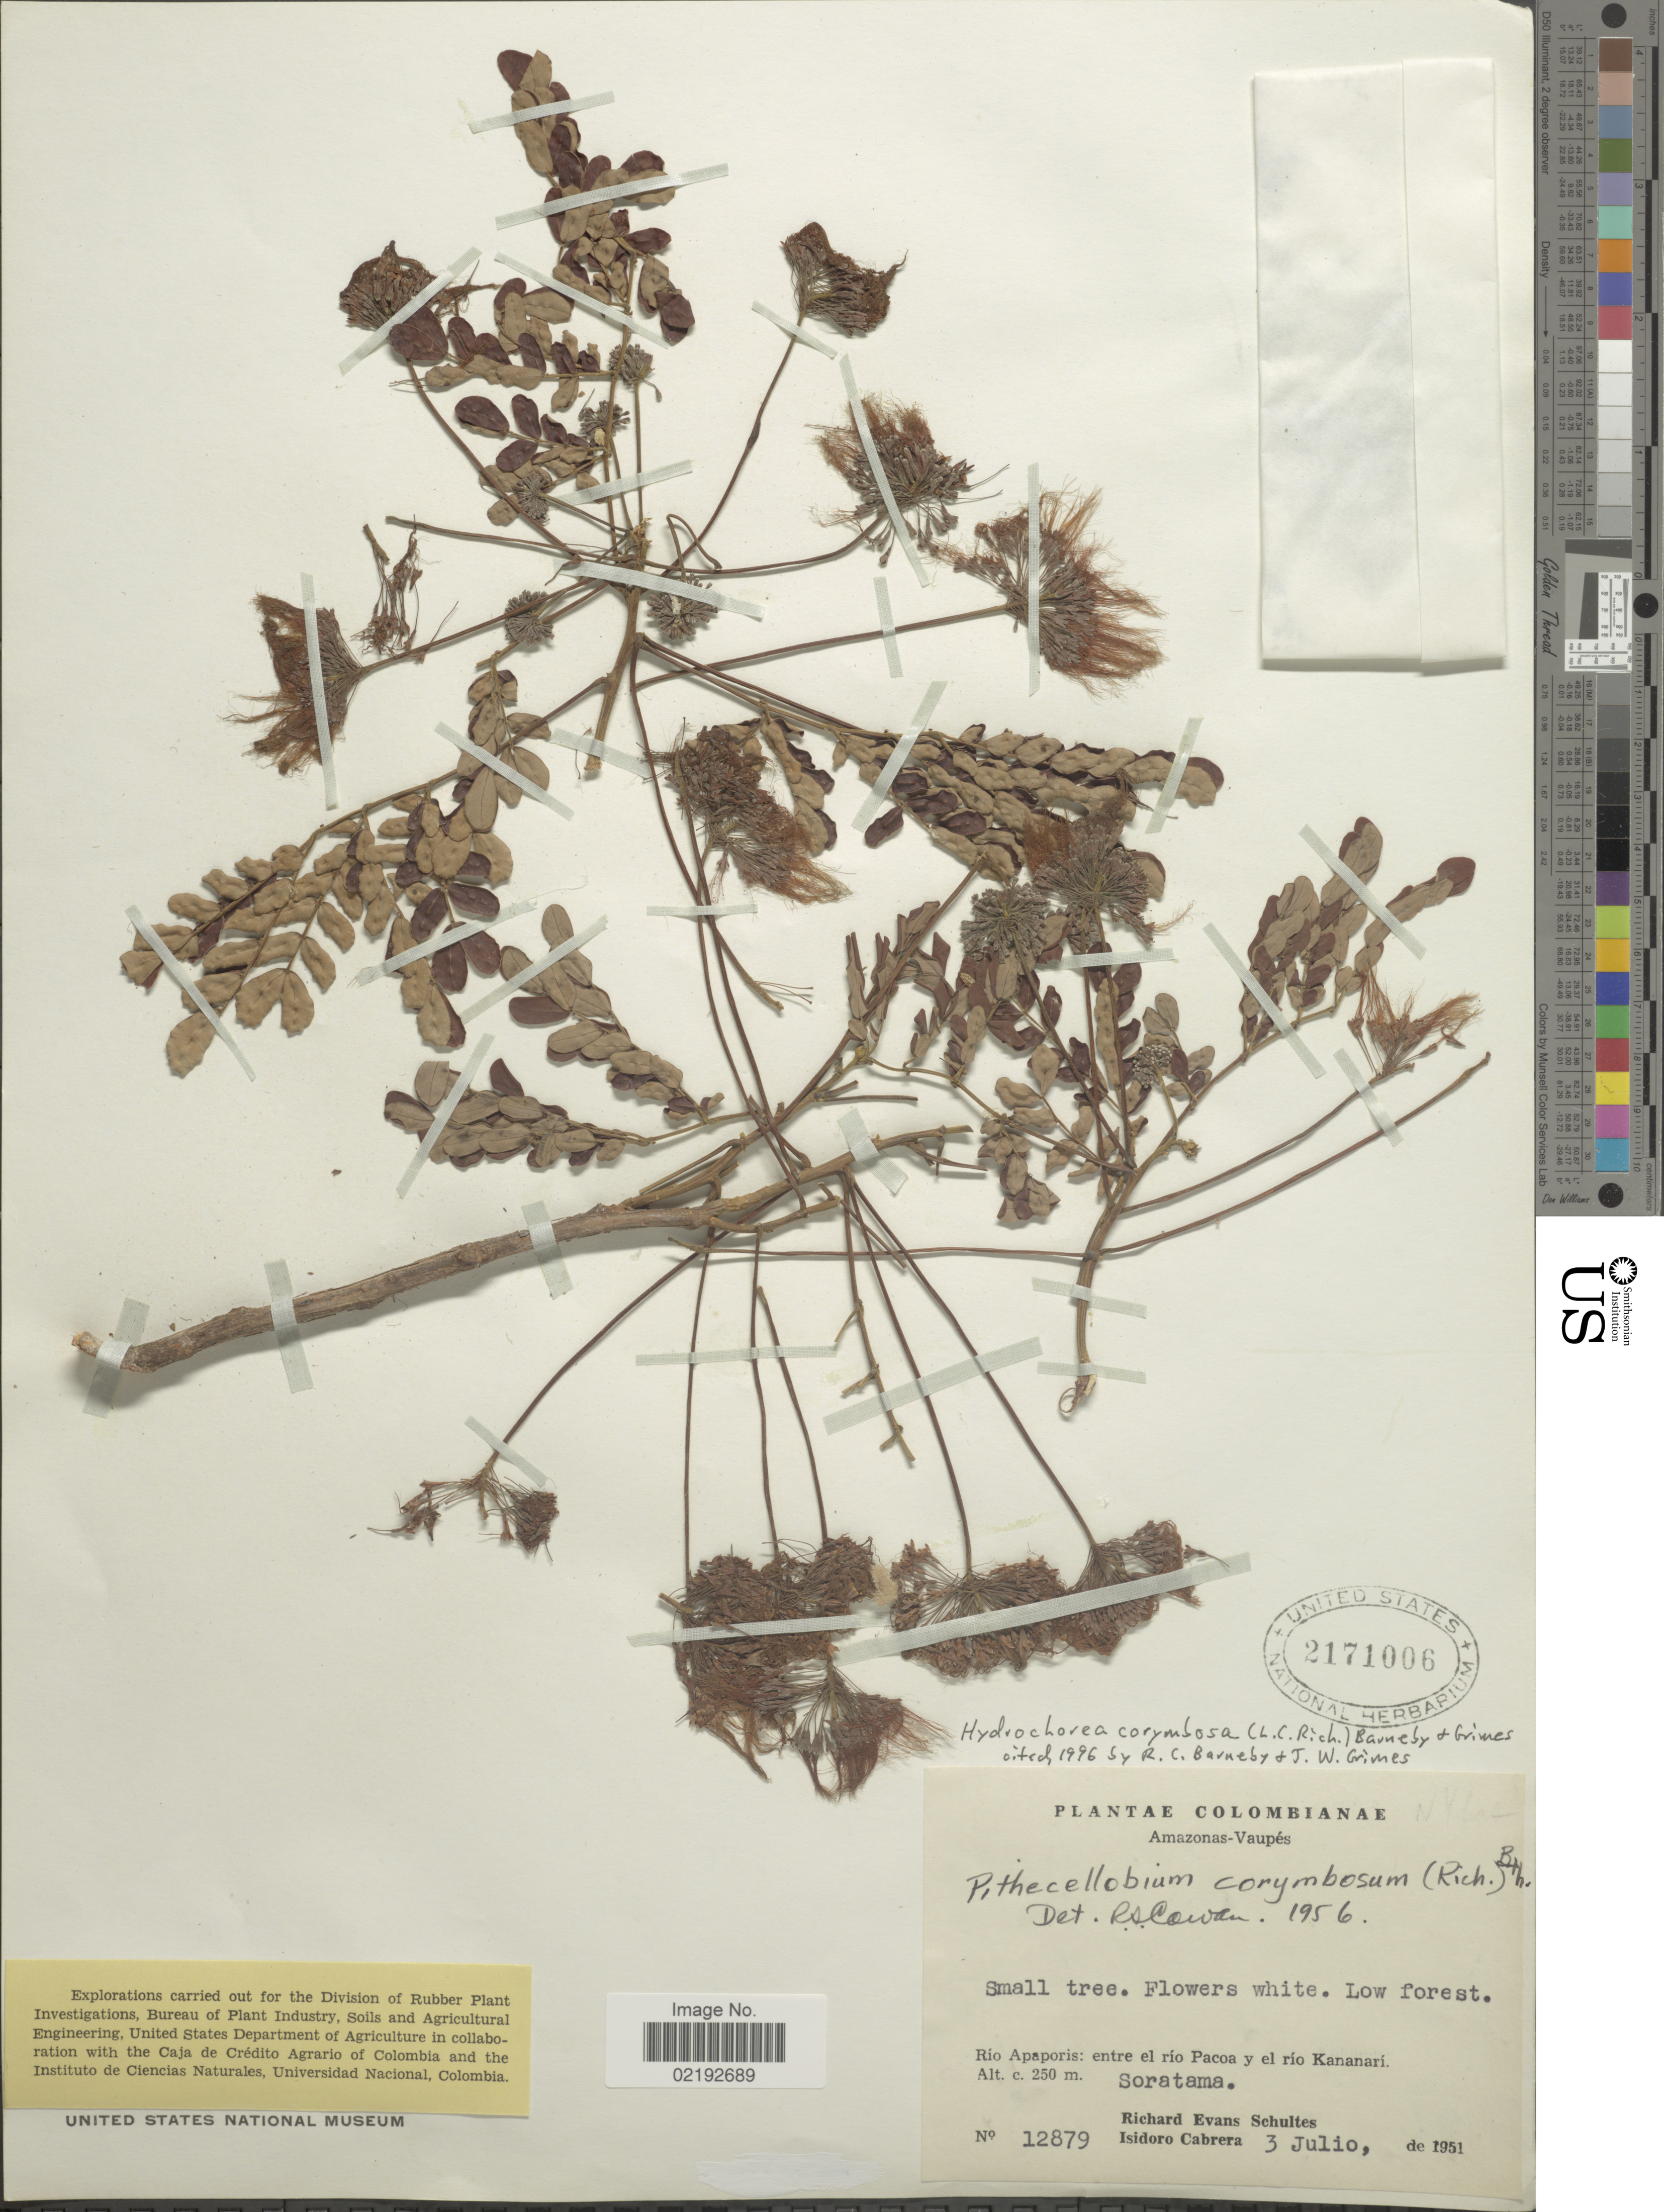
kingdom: Plantae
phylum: Tracheophyta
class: Magnoliopsida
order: Fabales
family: Fabaceae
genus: Hydrochorea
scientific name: Hydrochorea corymbosa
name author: (Rich.) Barneby & J.W. Grimes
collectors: R. E. Schultes & I. Cabrera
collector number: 12879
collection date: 1951-07-03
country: Colombia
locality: Amazonas-Vaupes, Rio Apaporis, entre el Rio Pacoa y el Rio Kananari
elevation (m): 250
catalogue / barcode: US 2171006